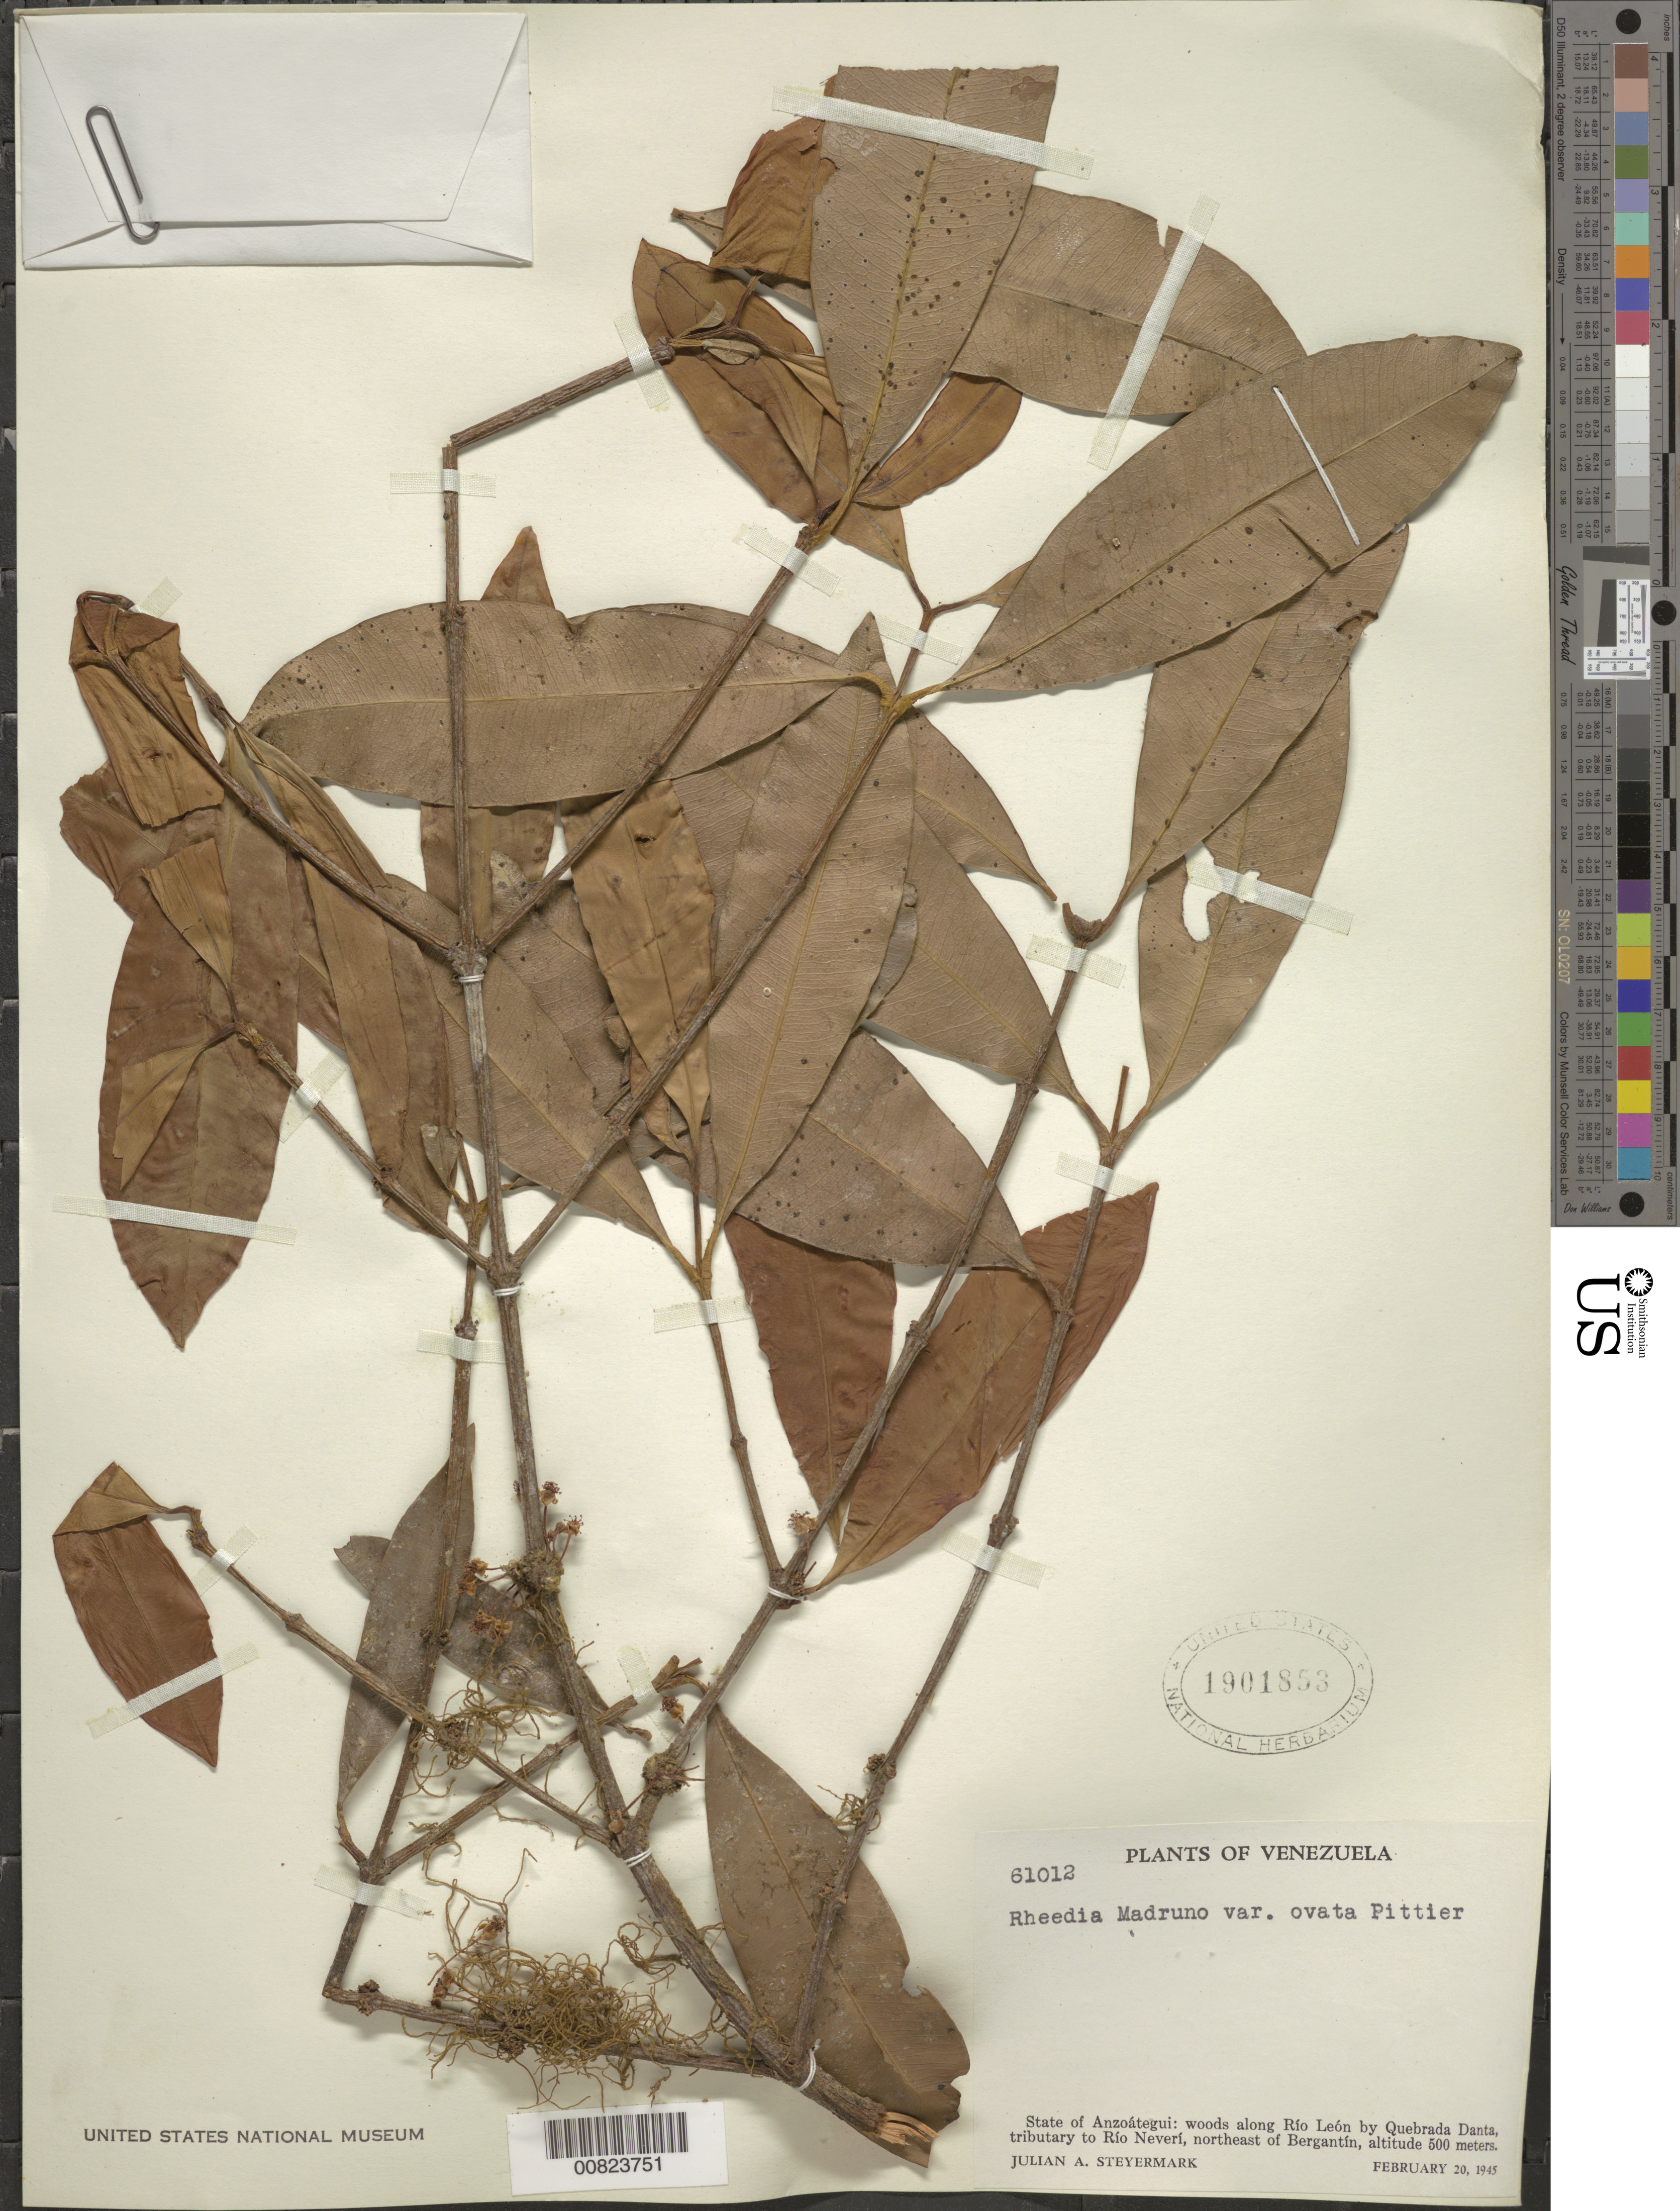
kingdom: Plantae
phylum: Tracheophyta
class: Magnoliopsida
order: Malpighiales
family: Clusiaceae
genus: Garcinia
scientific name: Garcinia madruno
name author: (Kunth) Hammel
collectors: J. Steyermark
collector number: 61012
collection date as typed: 20-Feb-45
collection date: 1945-02-20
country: Venezuela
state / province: Anzoátegui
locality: Rio Leon, Quebrada Danta, tributary to Rio Neveri, NE of Bergantin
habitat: Woods along river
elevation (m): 500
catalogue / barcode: US 1901853